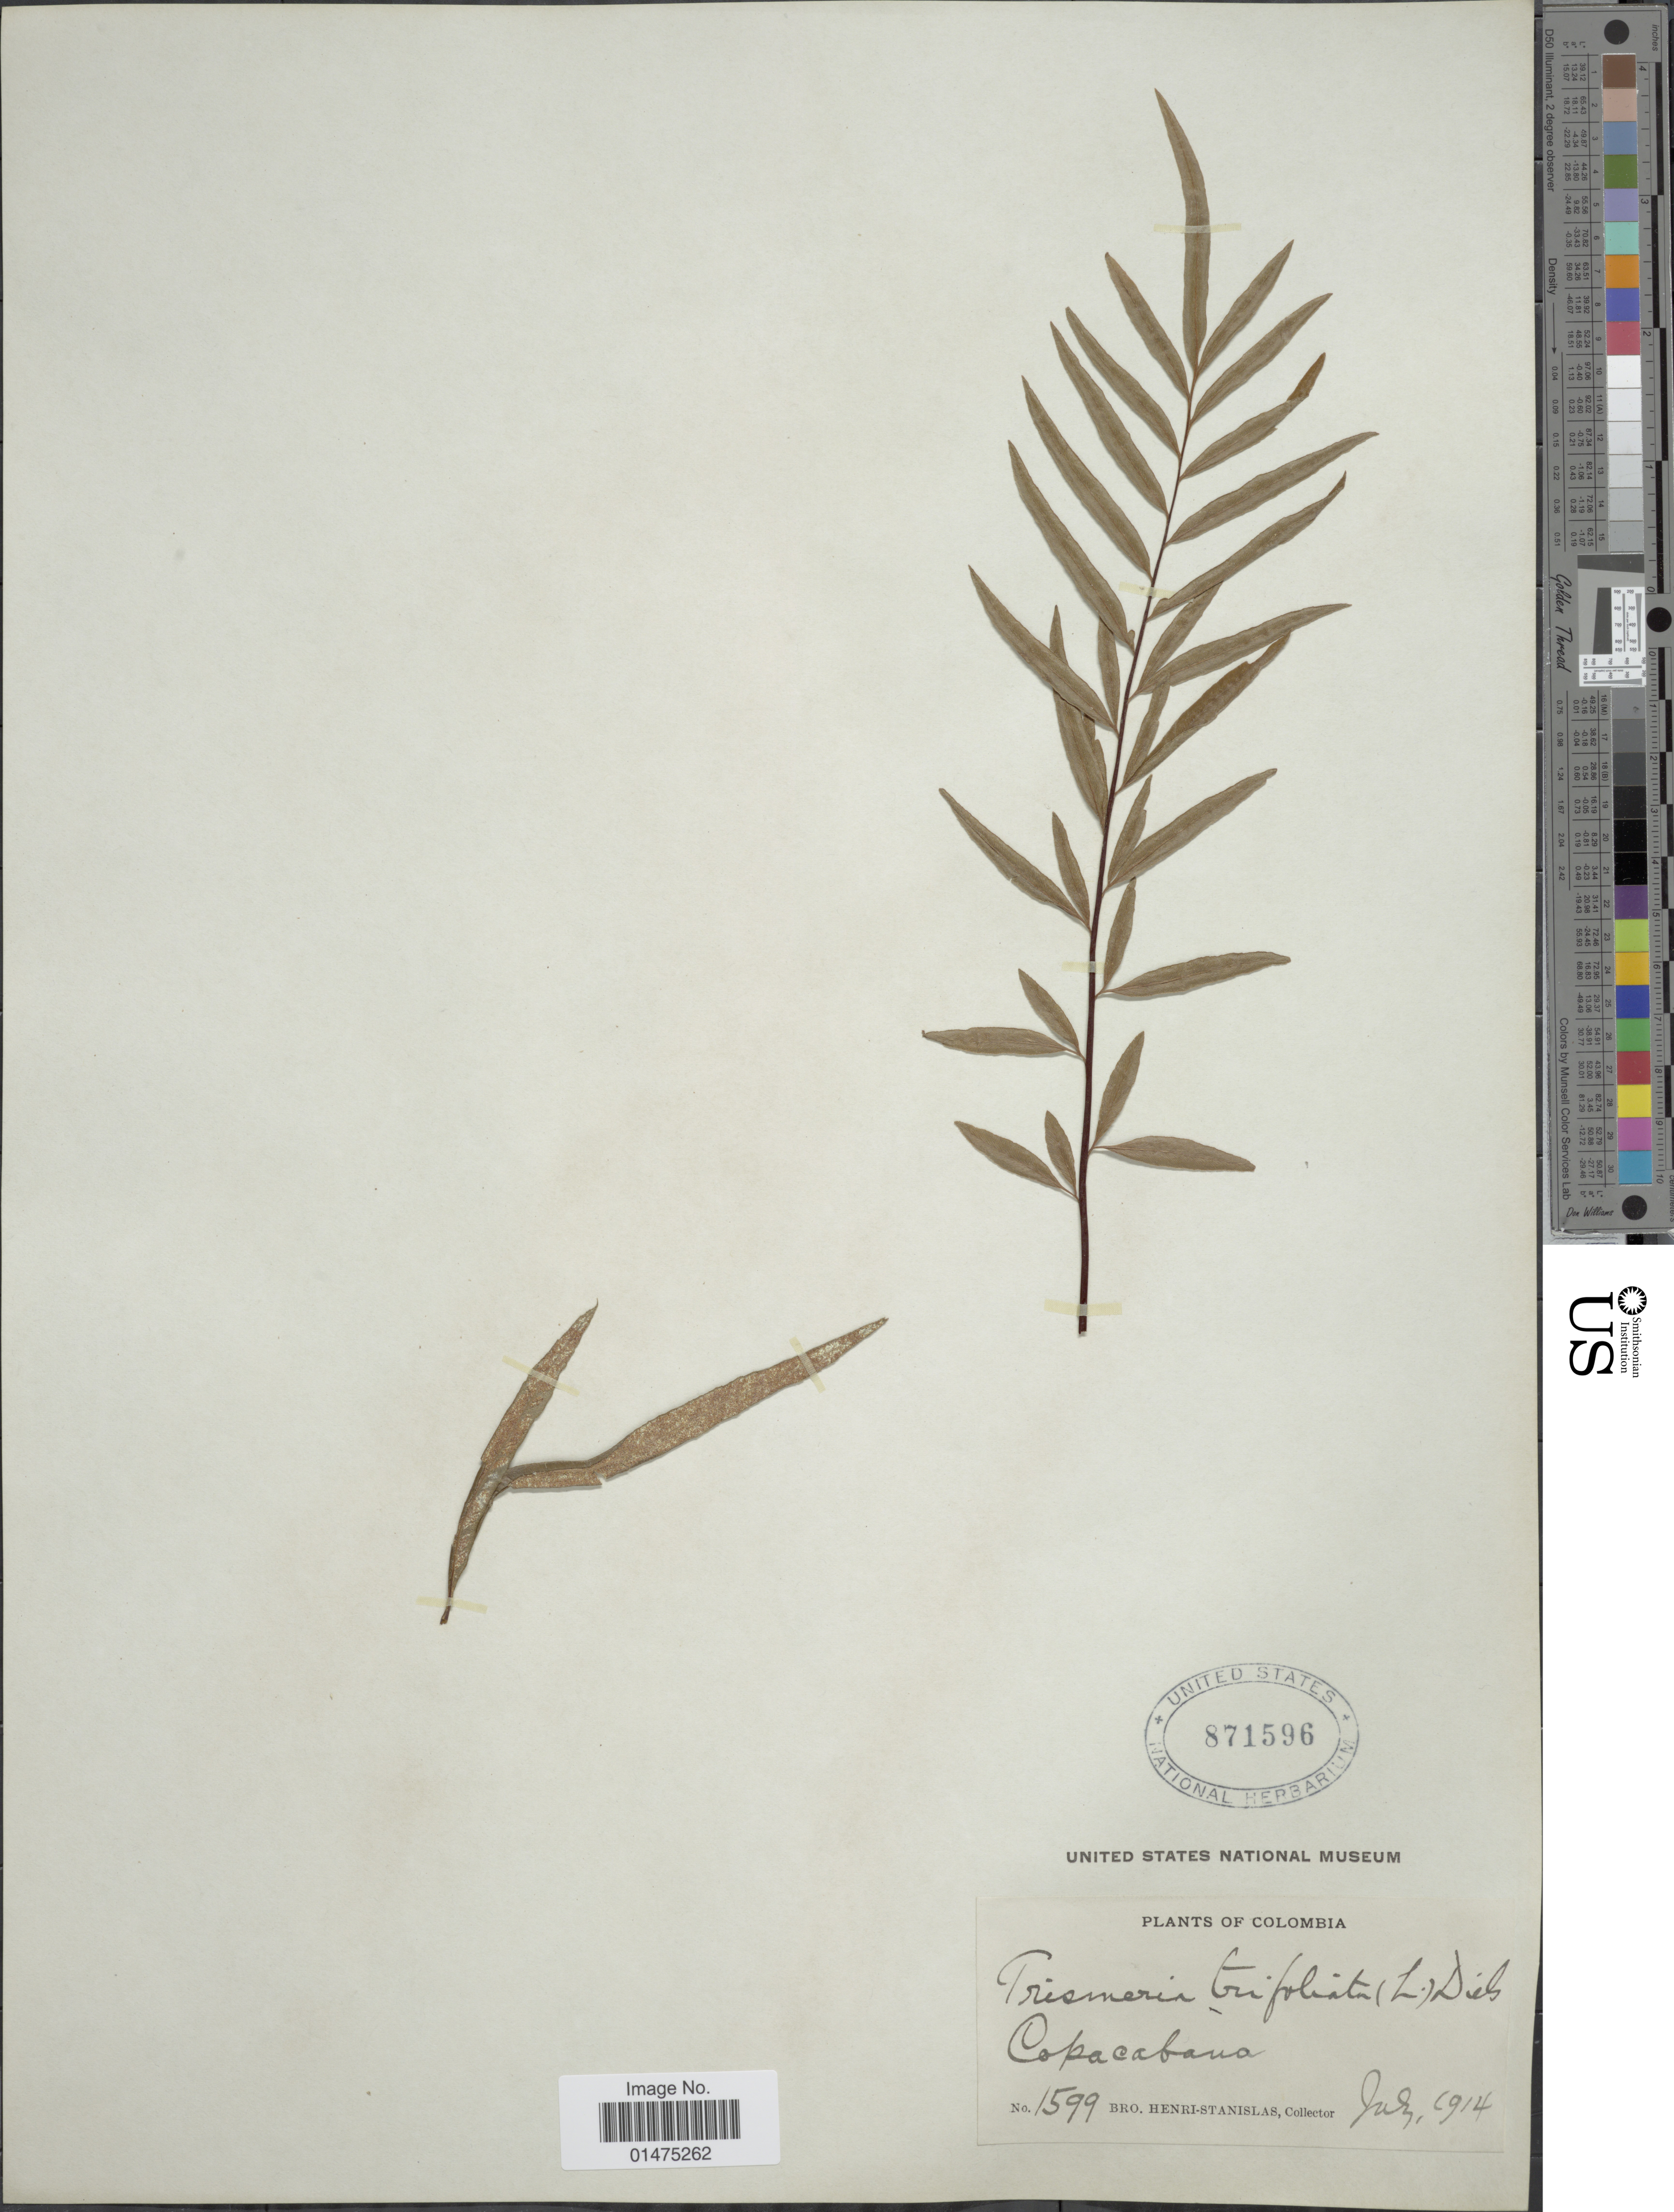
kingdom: Plantae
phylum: Tracheophyta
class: Polypodiopsida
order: Polypodiales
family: Pteridaceae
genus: Pityrogramma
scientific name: Pityrogramma trifoliata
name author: (L.) R.M. Tryon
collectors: Henri-Stanislas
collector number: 1599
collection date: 1914-07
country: Colombia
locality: Copacabana, Colombia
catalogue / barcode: US 871596